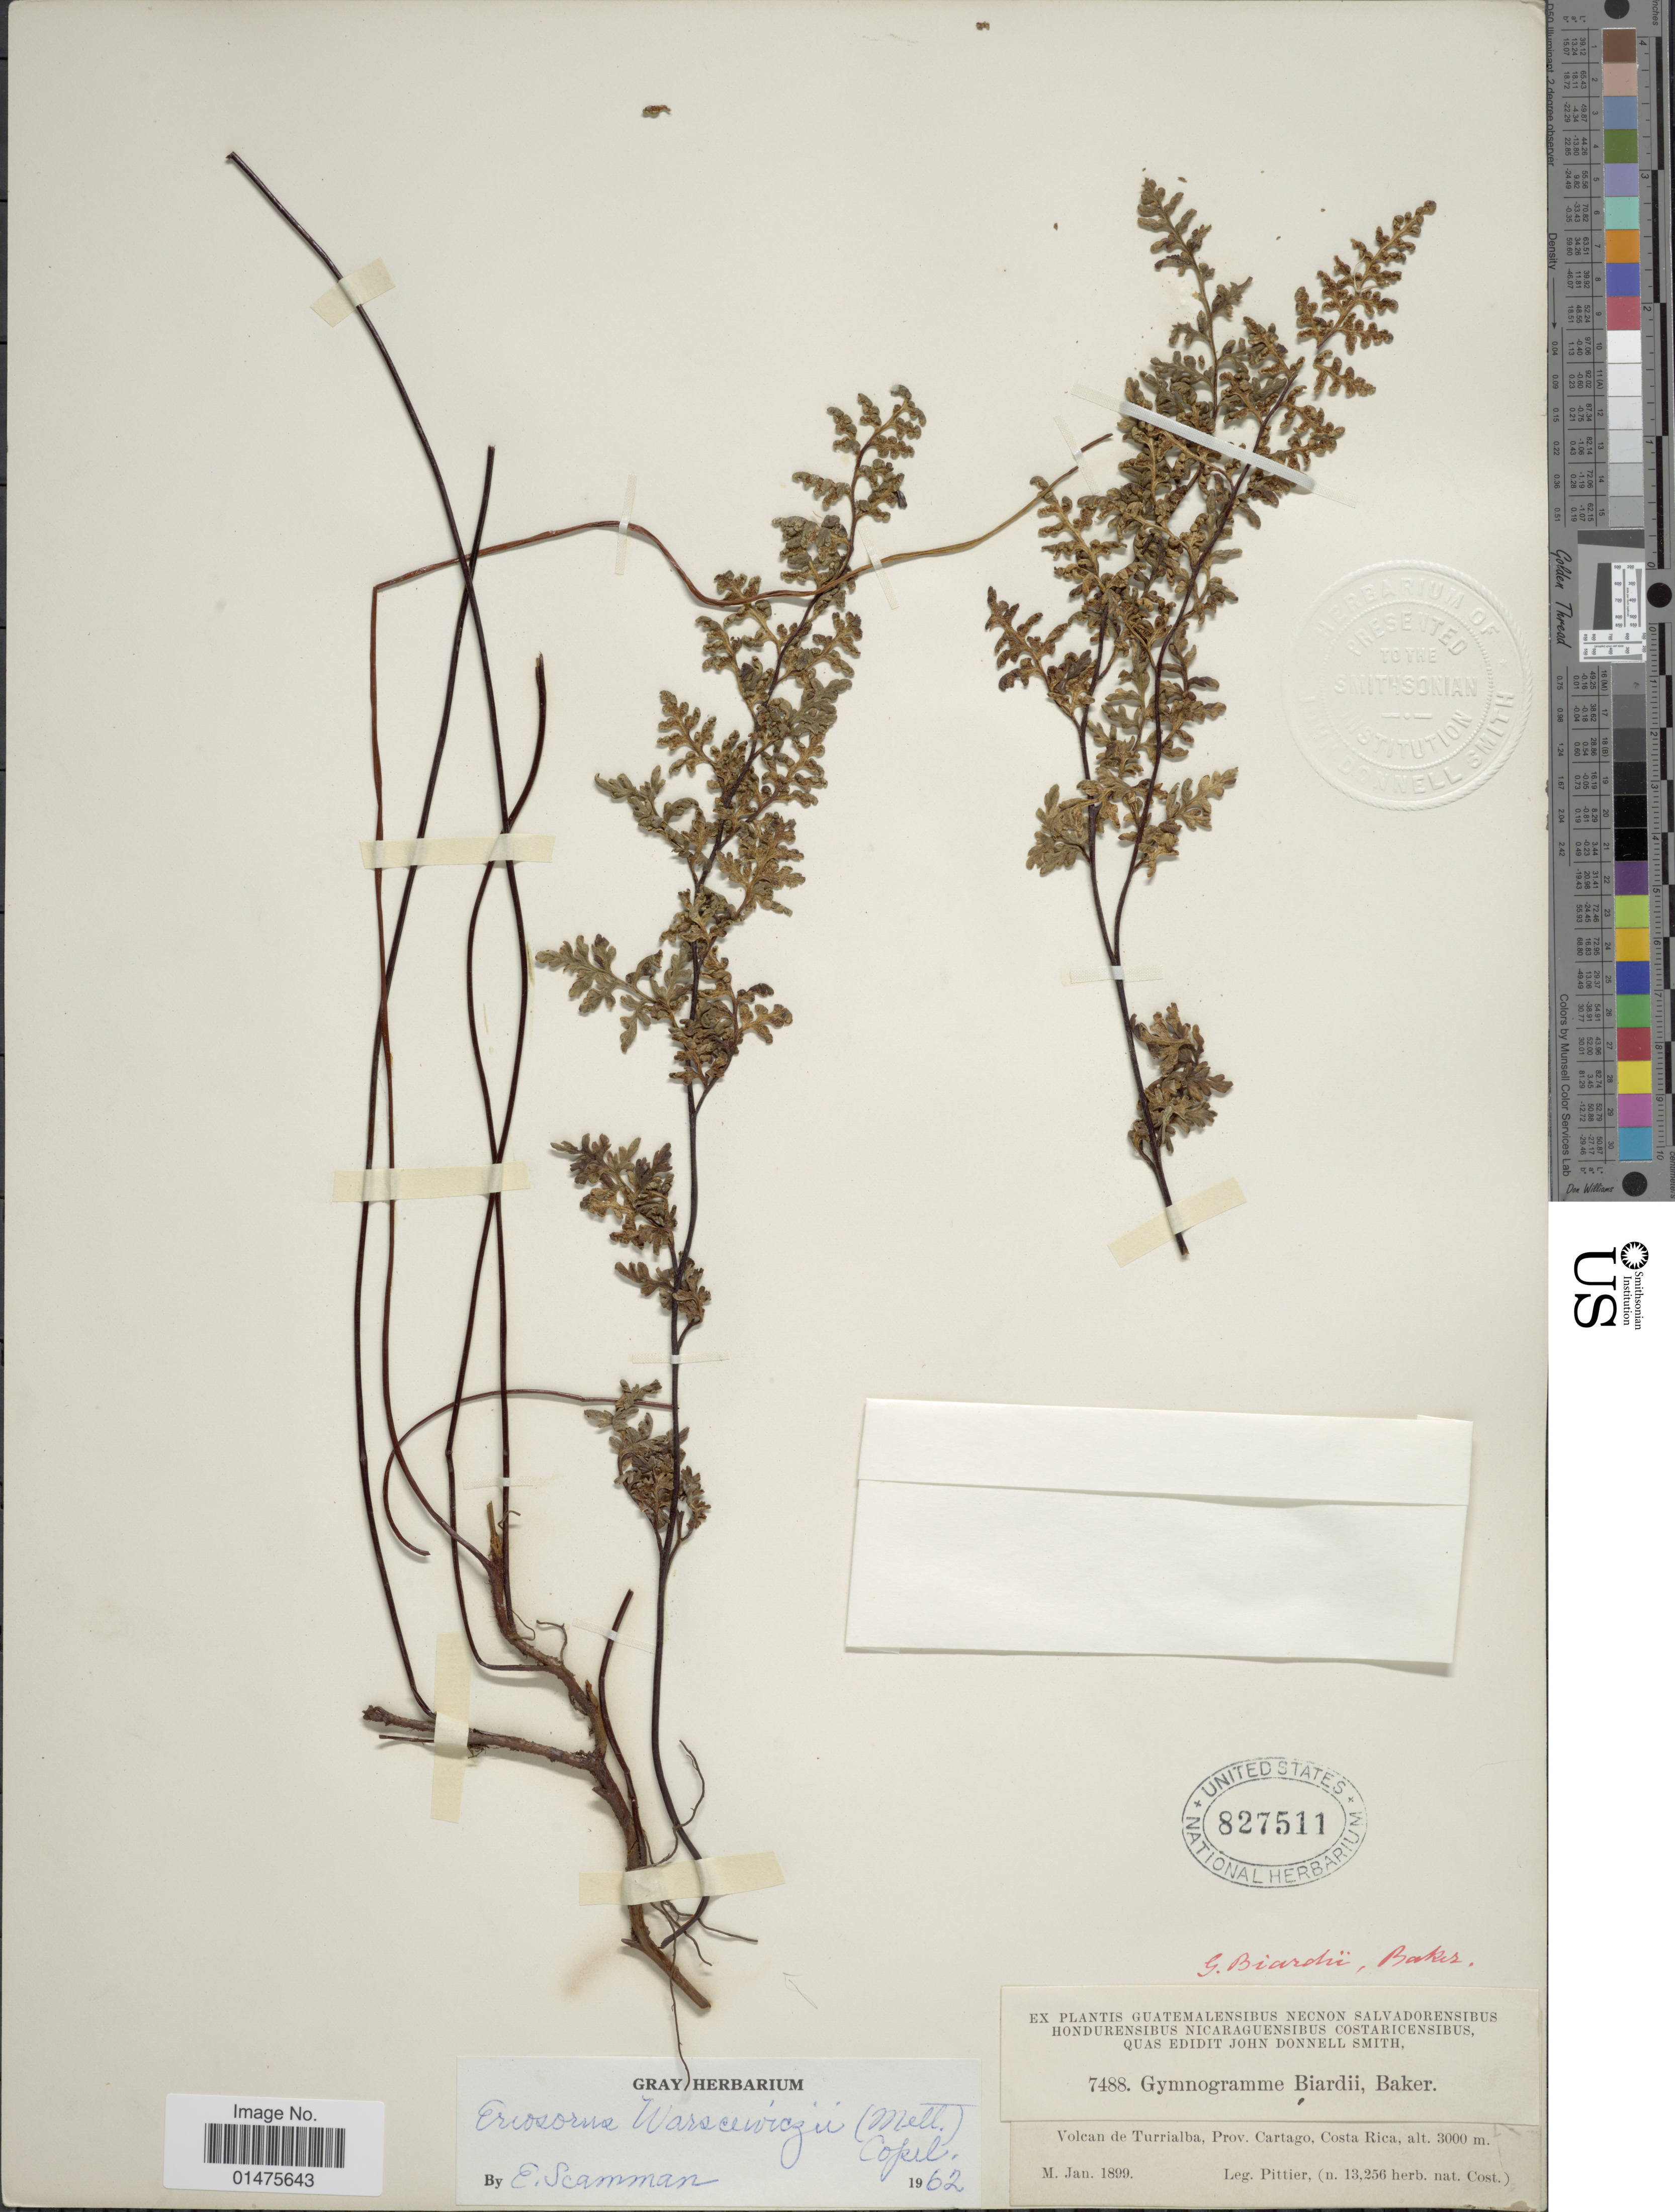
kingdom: Plantae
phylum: Tracheophyta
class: Polypodiopsida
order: Polypodiales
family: Pteridaceae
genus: Jamesonia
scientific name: Jamesonia warscewiczii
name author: (Mett.) Christenh.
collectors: Pittier, --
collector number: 7488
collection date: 1899-01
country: Costa Rica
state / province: Cartago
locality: Volcan Turrialba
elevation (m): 3000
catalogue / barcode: US 827511